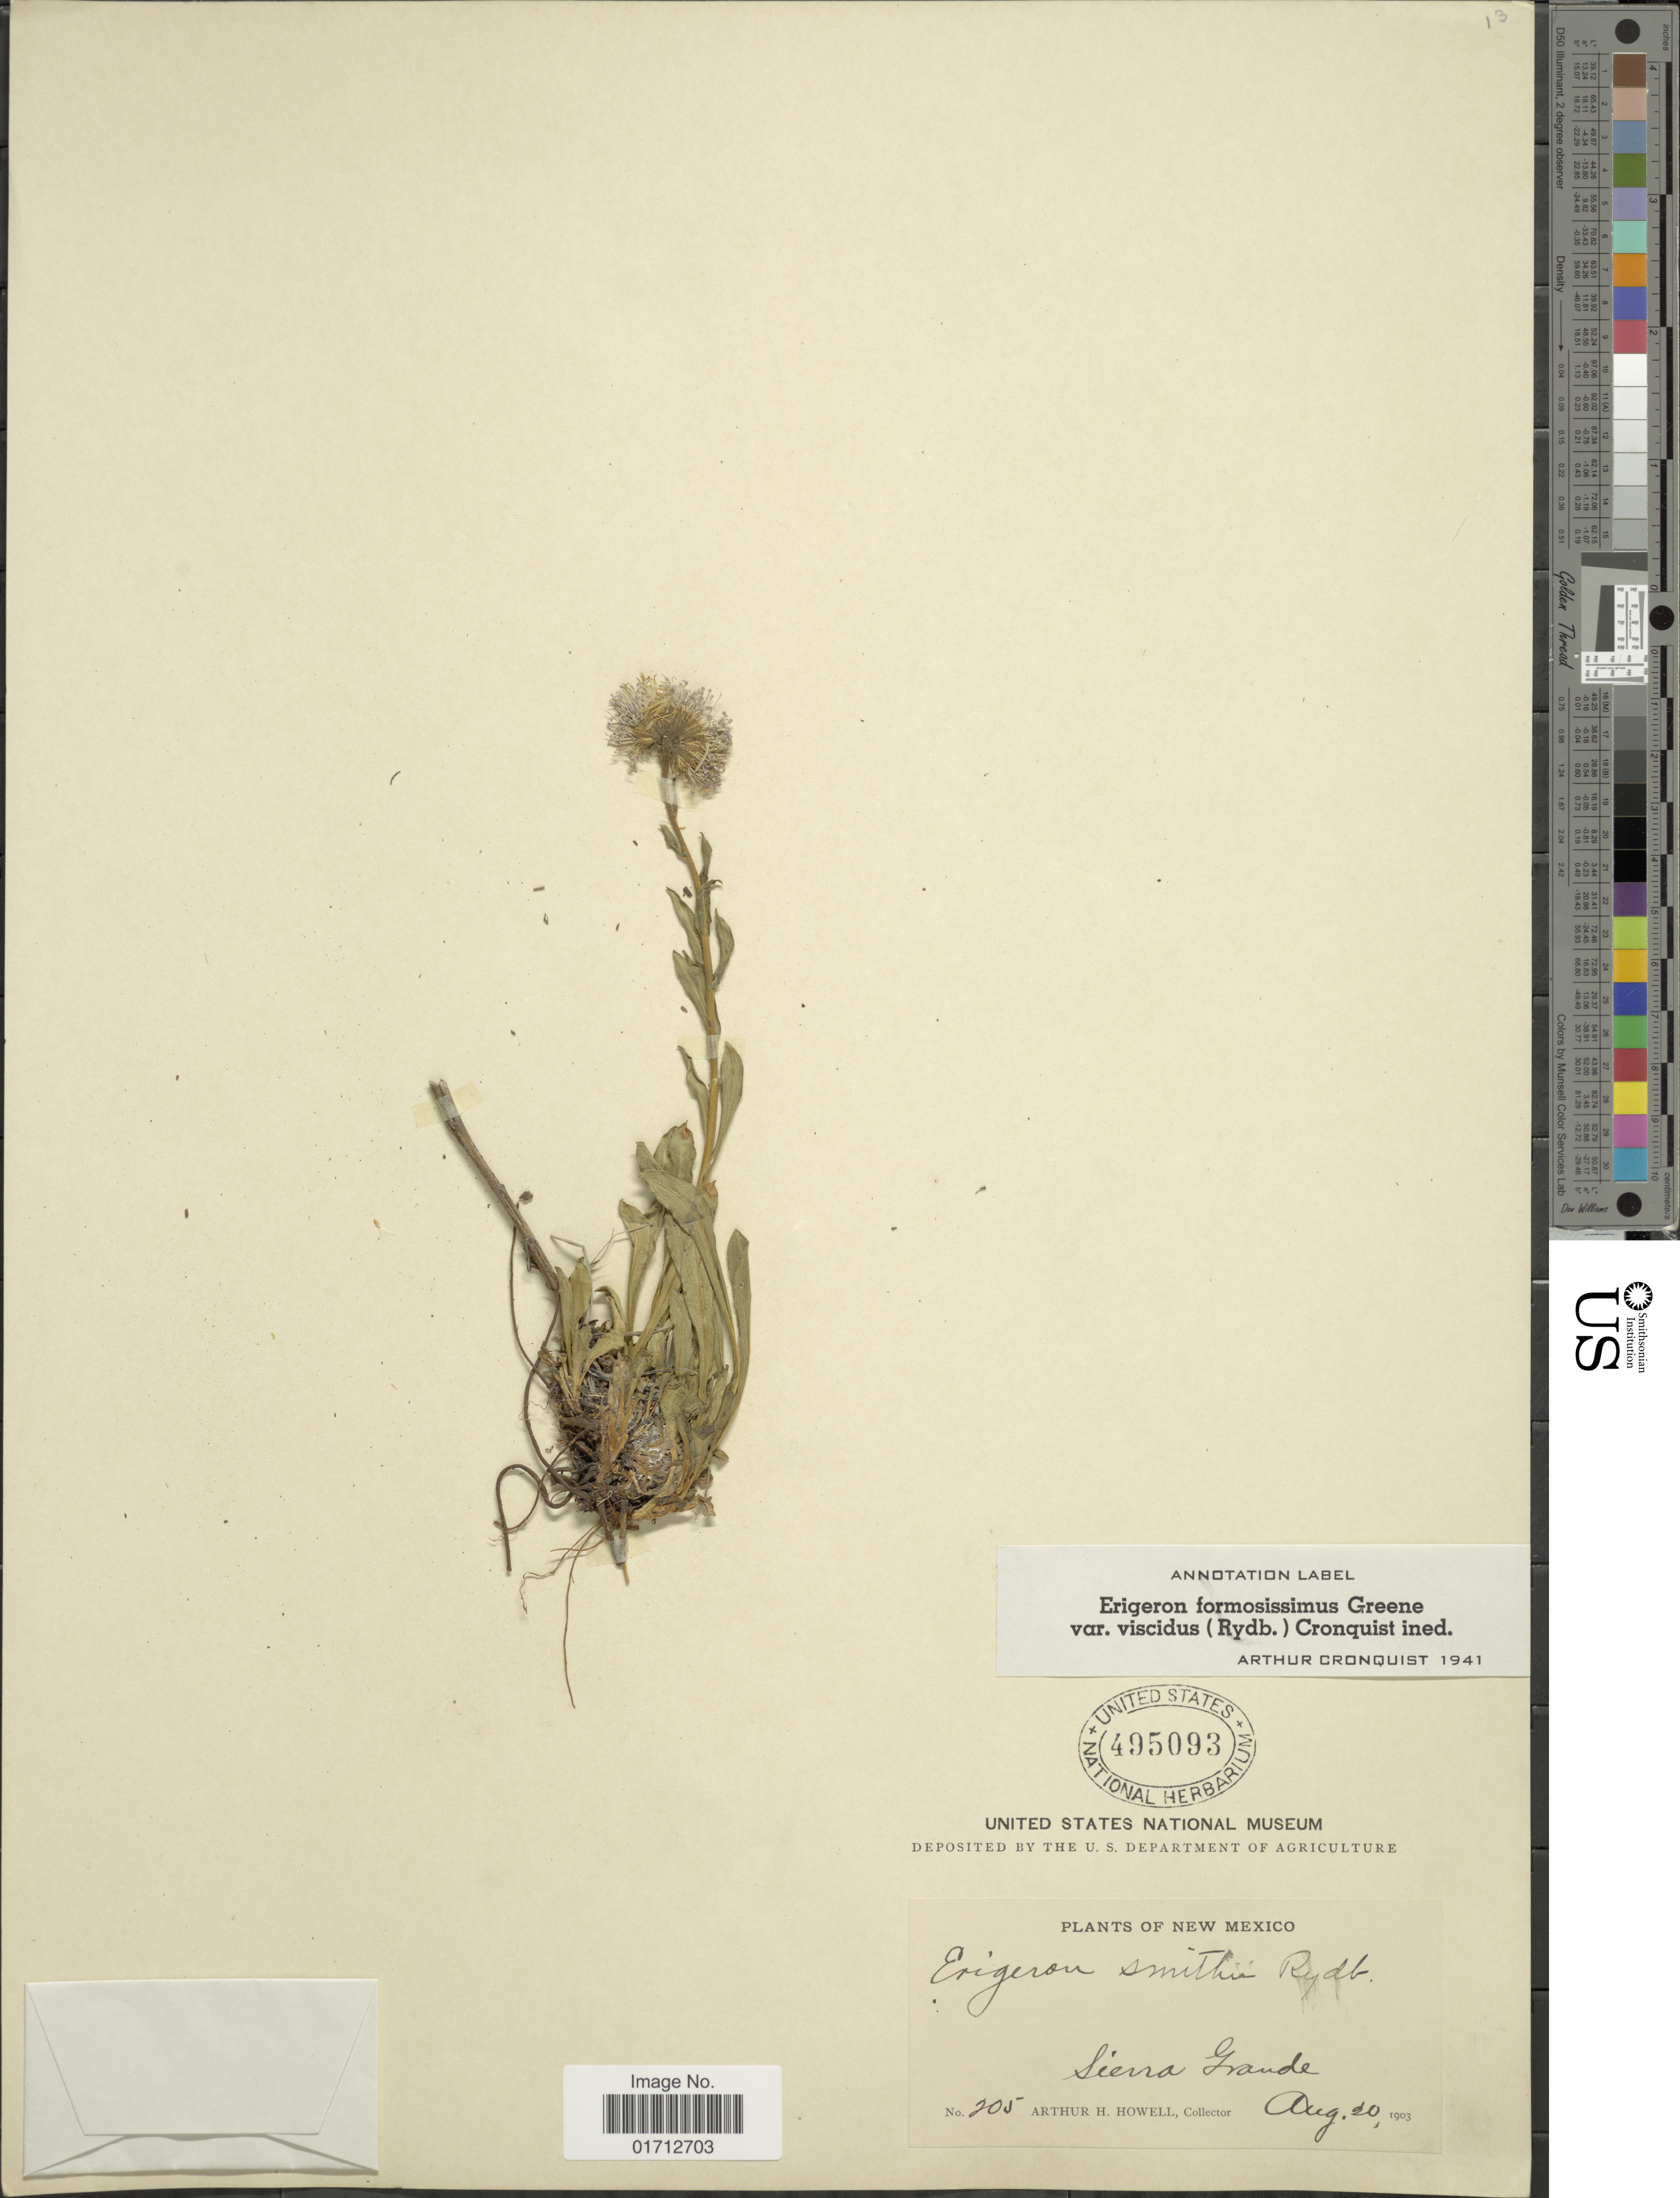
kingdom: Plantae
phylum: Tracheophyta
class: Magnoliopsida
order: Asterales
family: Asteraceae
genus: Erigeron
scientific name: Erigeron formosissimus var. viscidus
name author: (Rydb.) Cronq.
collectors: A. H. Howell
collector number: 205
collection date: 1903-08-20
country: United States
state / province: New Mexico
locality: Sierra Grande.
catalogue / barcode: US 495093